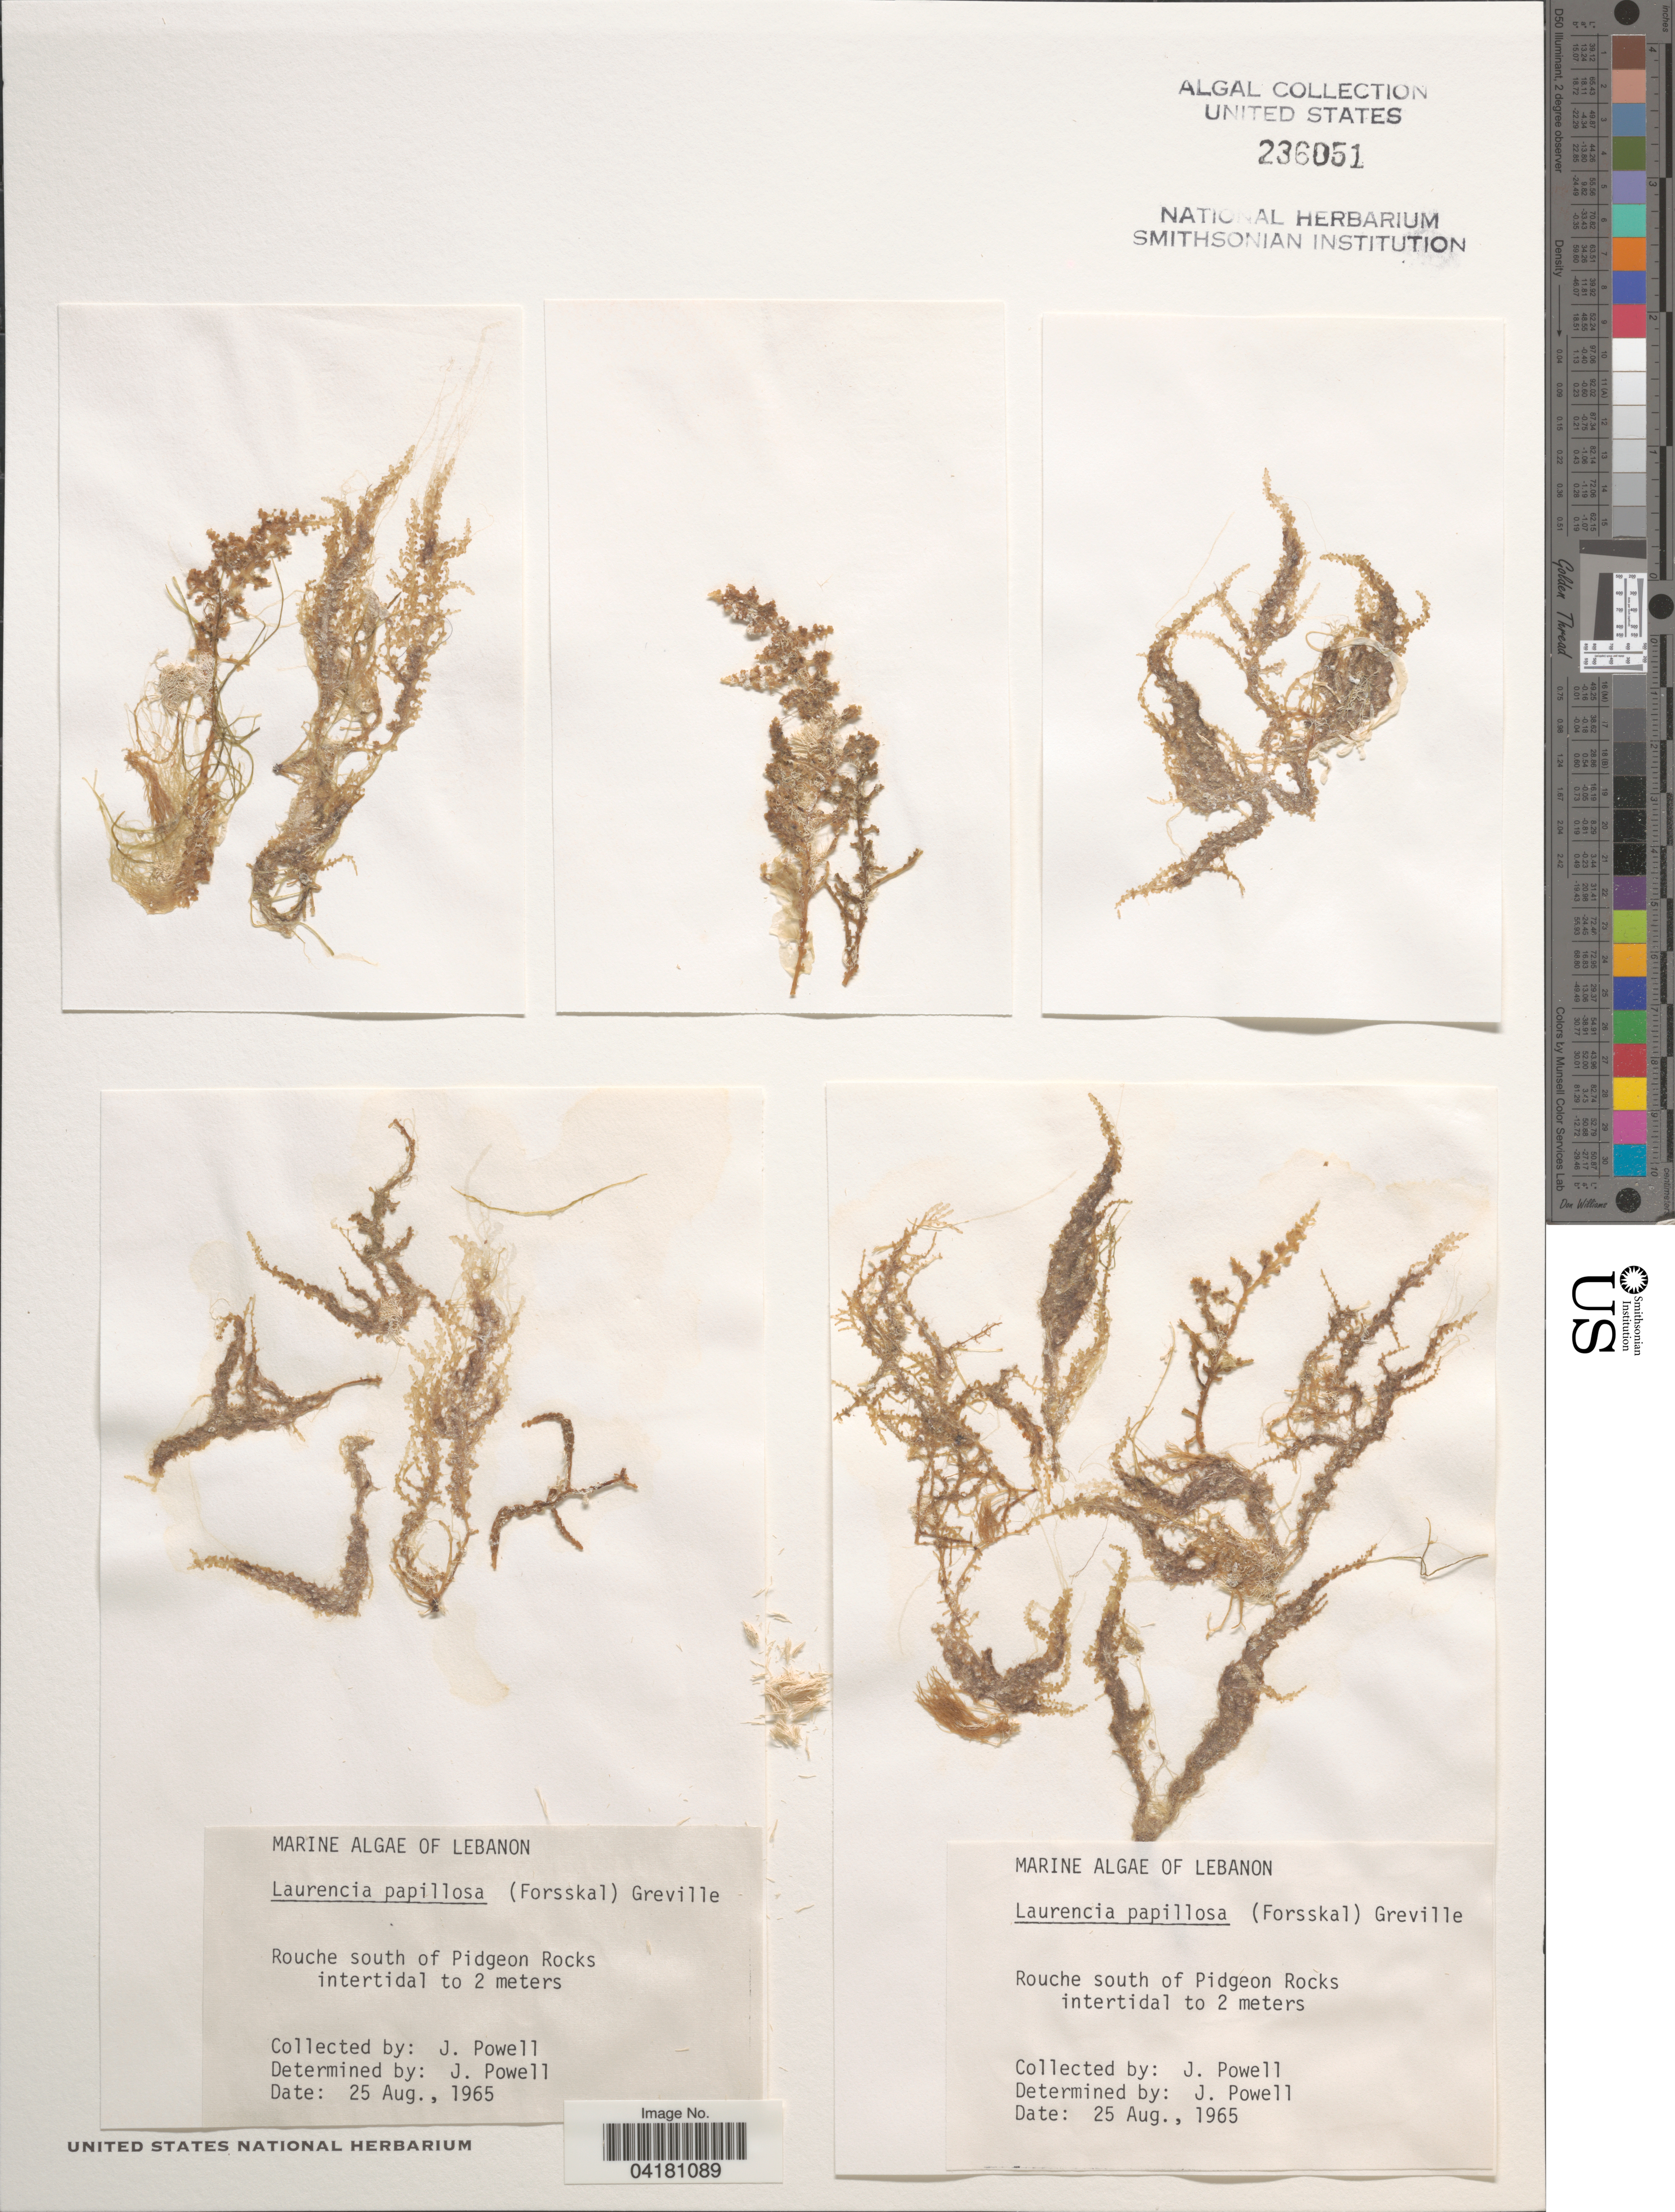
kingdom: Plantae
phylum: Rhodophyta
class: Florideophyceae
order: Ceramiales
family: Rhodomelaceae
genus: Palisada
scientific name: Palisada perforata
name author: (Bory) K.W. Nam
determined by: Algae name updating Project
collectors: J. Powell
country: Lebanon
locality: Rouche south of Pidgeon Rocks intertidal to 2 meters.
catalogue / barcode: US 236051